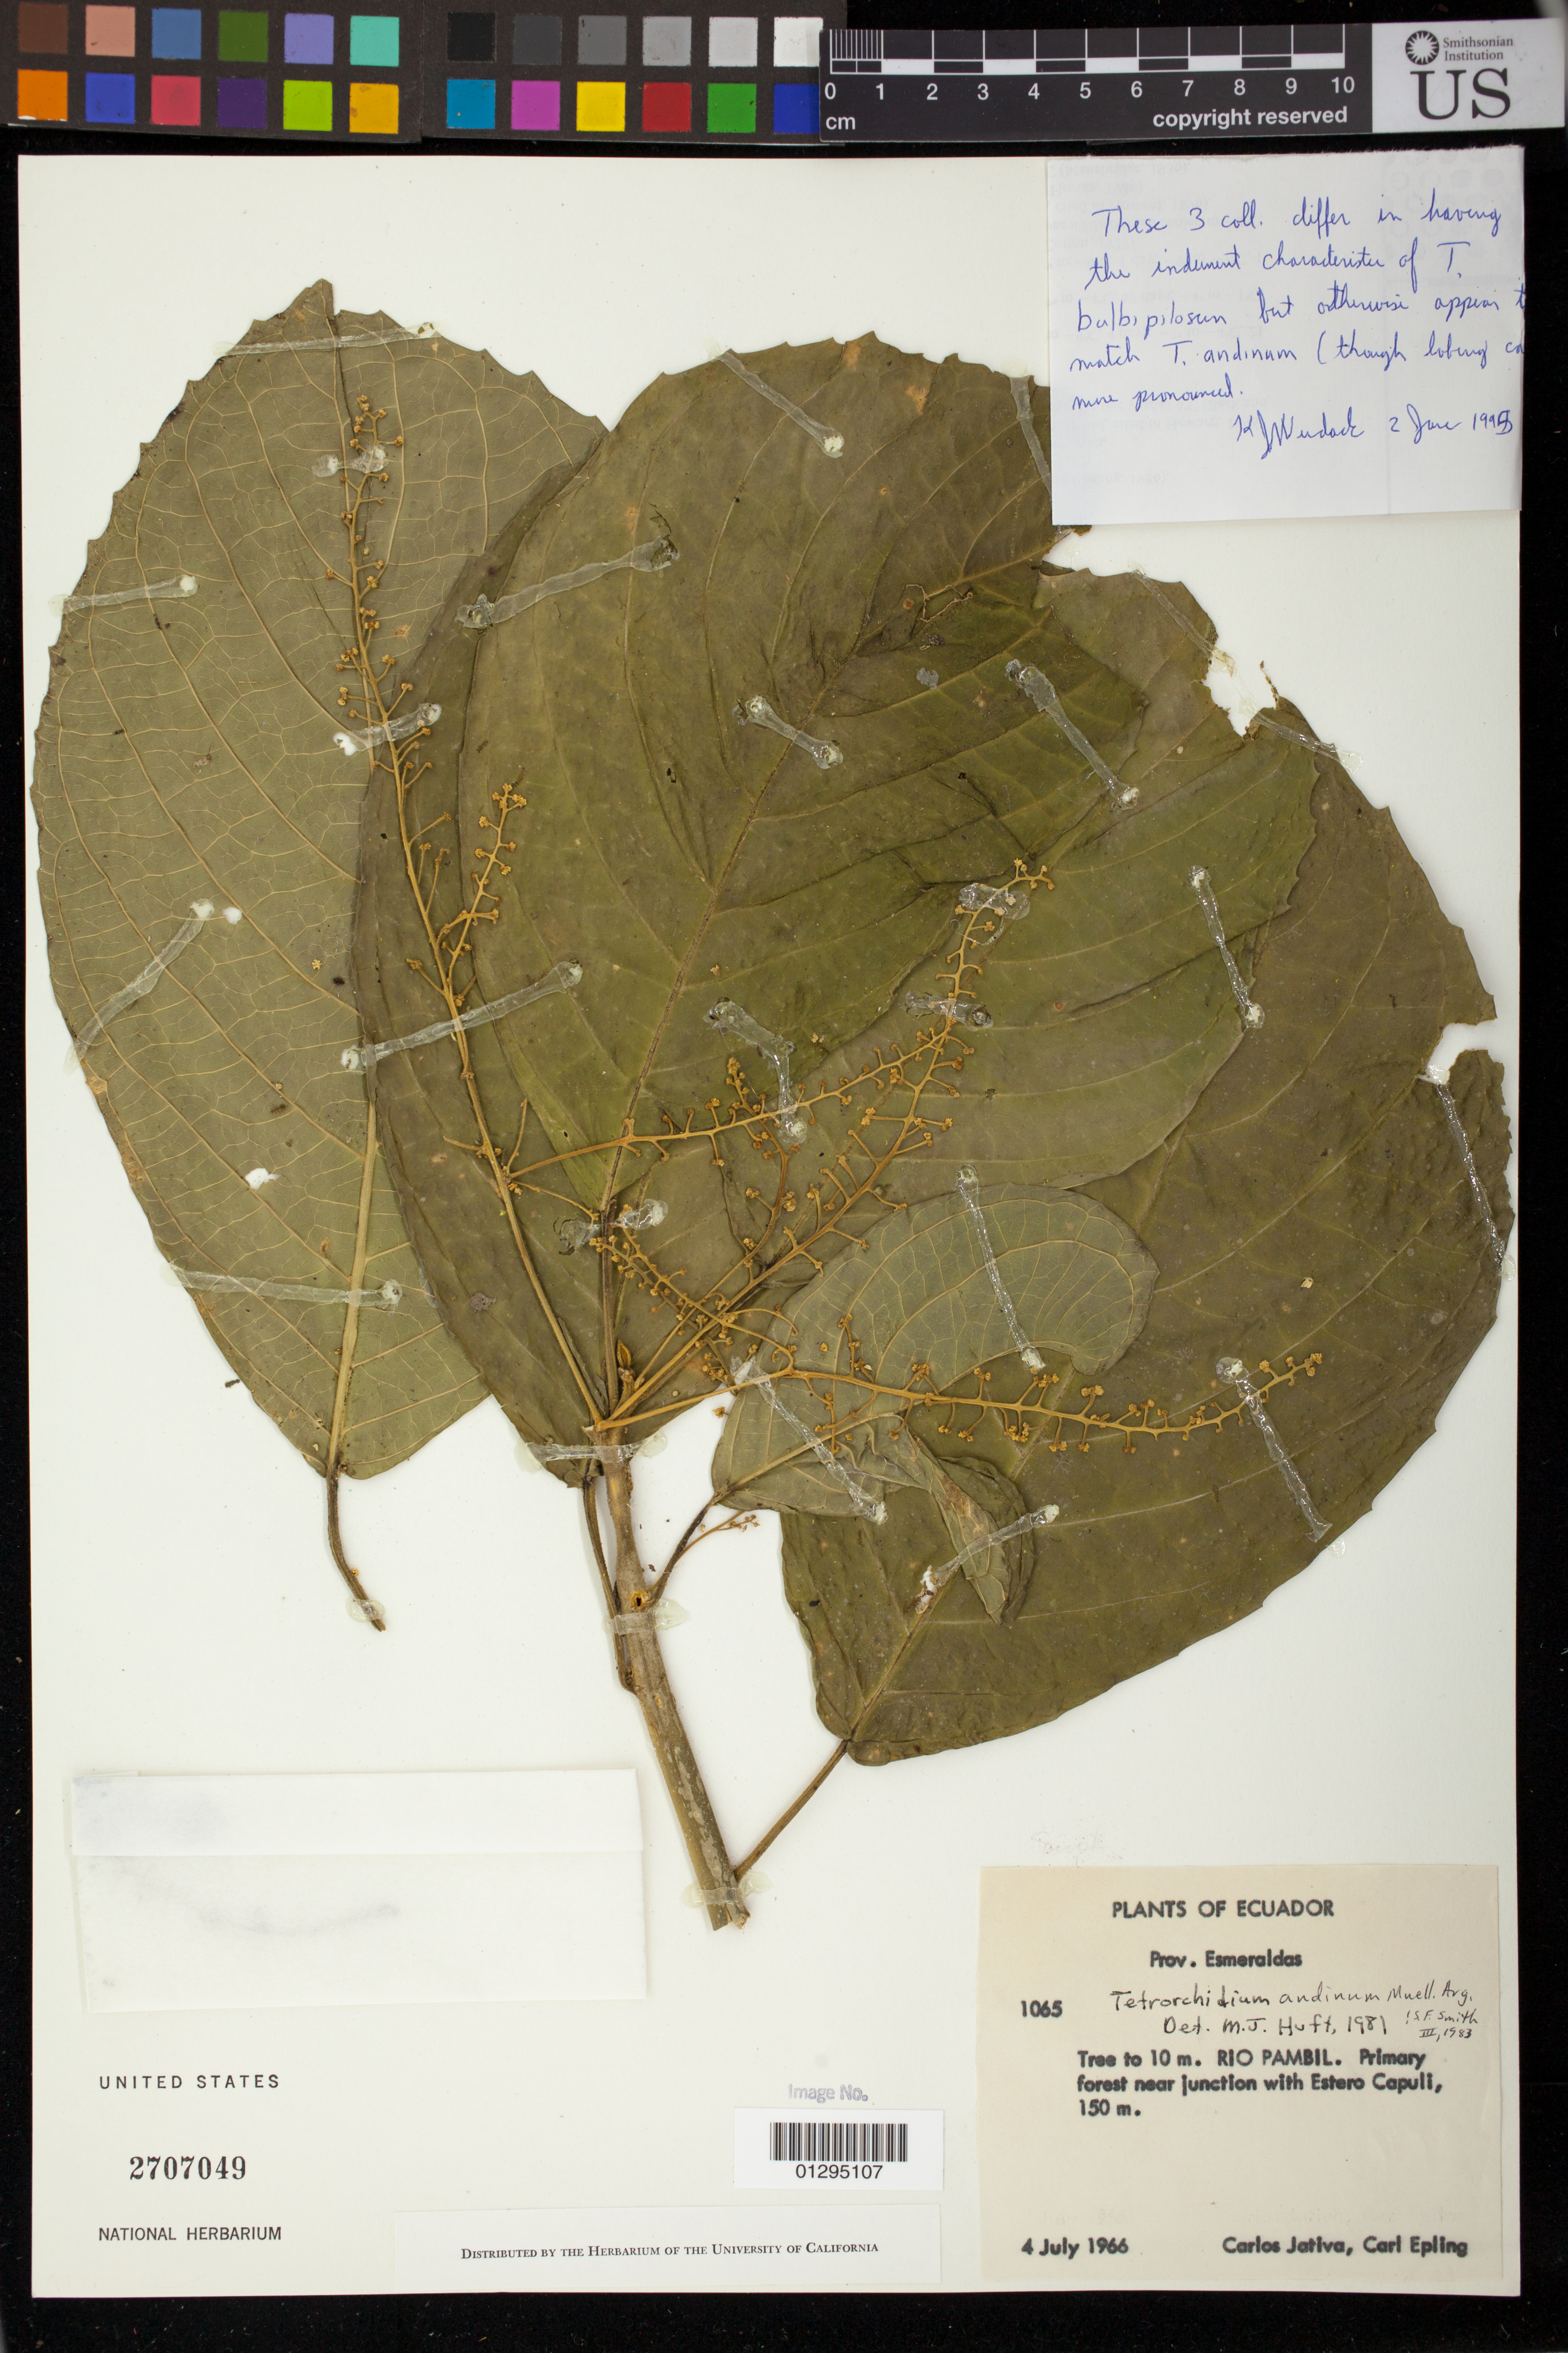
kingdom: Plantae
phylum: Tracheophyta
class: Magnoliopsida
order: Malpighiales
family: Euphorbiaceae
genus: Tetrorchidium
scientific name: Tetrorchidium andinum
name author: Müll. Arg.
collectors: C. D. Játiva & C. C. Epling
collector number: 1065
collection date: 1966-07-04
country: Ecuador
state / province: Esmeraldas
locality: Rio Pambil. Forest Near junction with Estero Capuli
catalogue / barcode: US 2707049